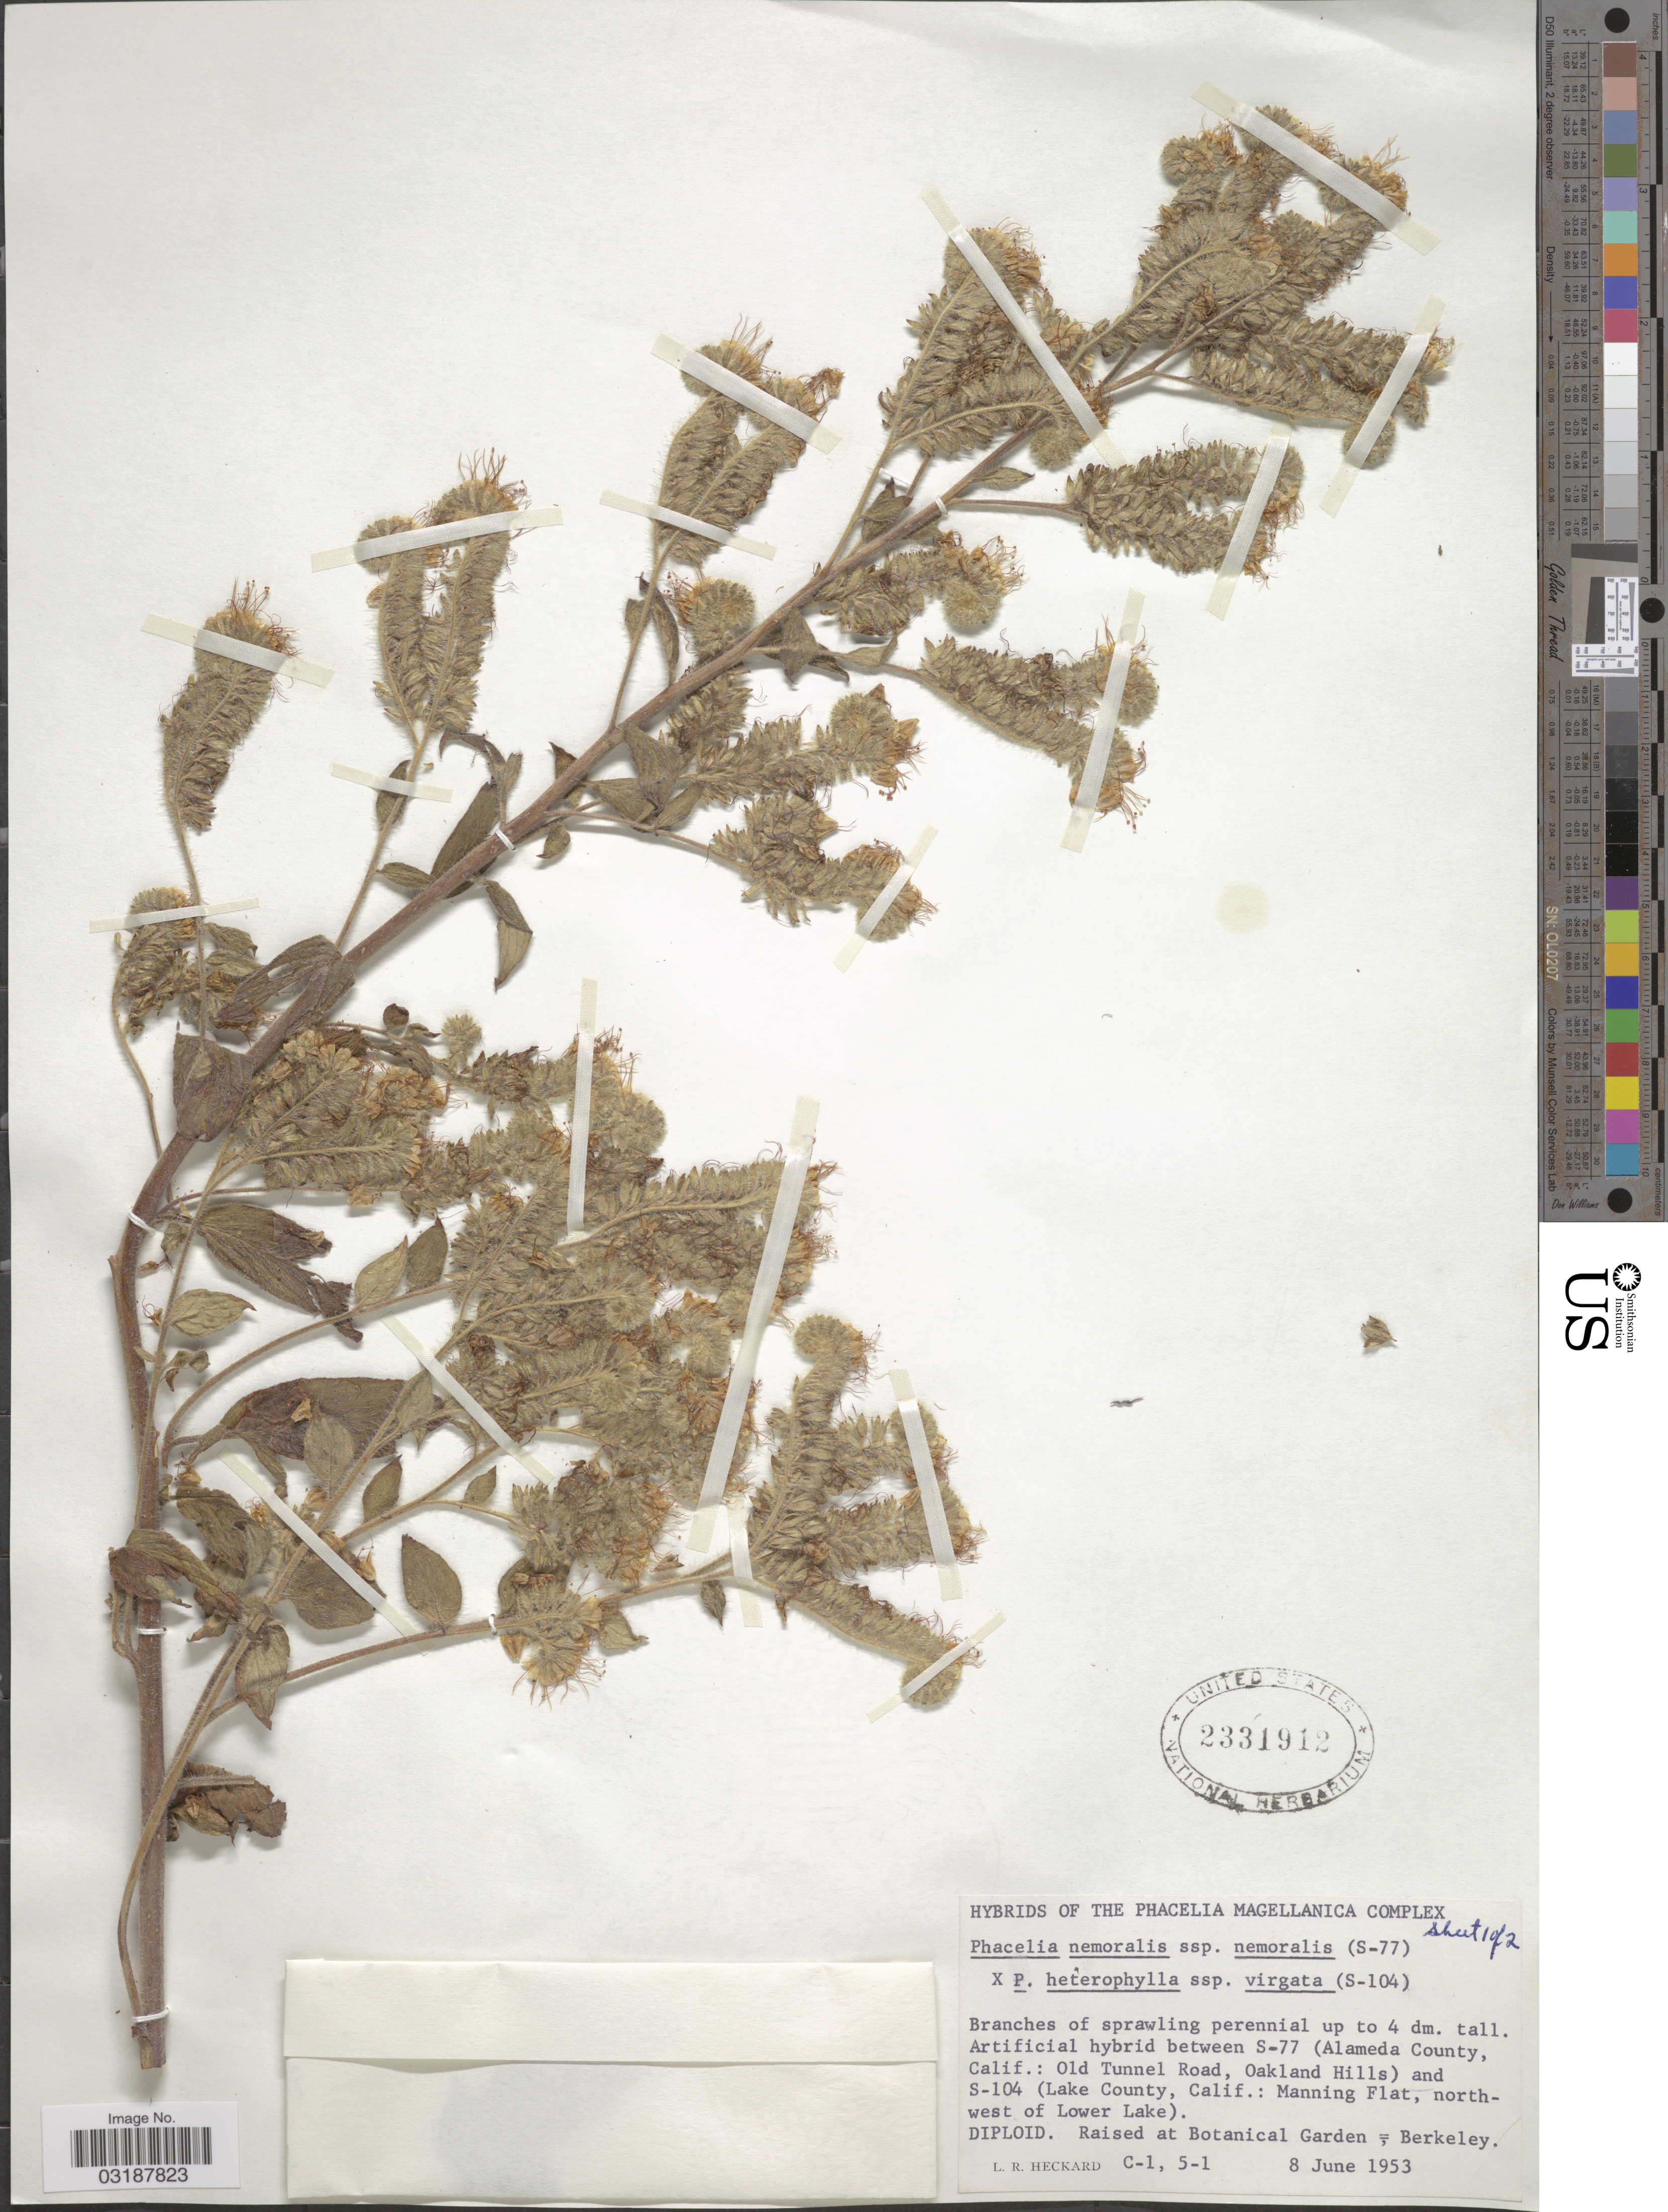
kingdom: Plantae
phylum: Tracheophyta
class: Magnoliopsida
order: Boraginales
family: Hydrophyllaceae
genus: Phacelia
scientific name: Phacelia nemoralis subsp. nemoralis x P. heterophylla subsp. virgata (Greene) Heckard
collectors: L. R. Heckard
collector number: C-1, 5-1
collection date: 1953-06-08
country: United States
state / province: California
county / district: Alameda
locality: Raised at Botanical Garden, Berkeley.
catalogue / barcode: US 2331912